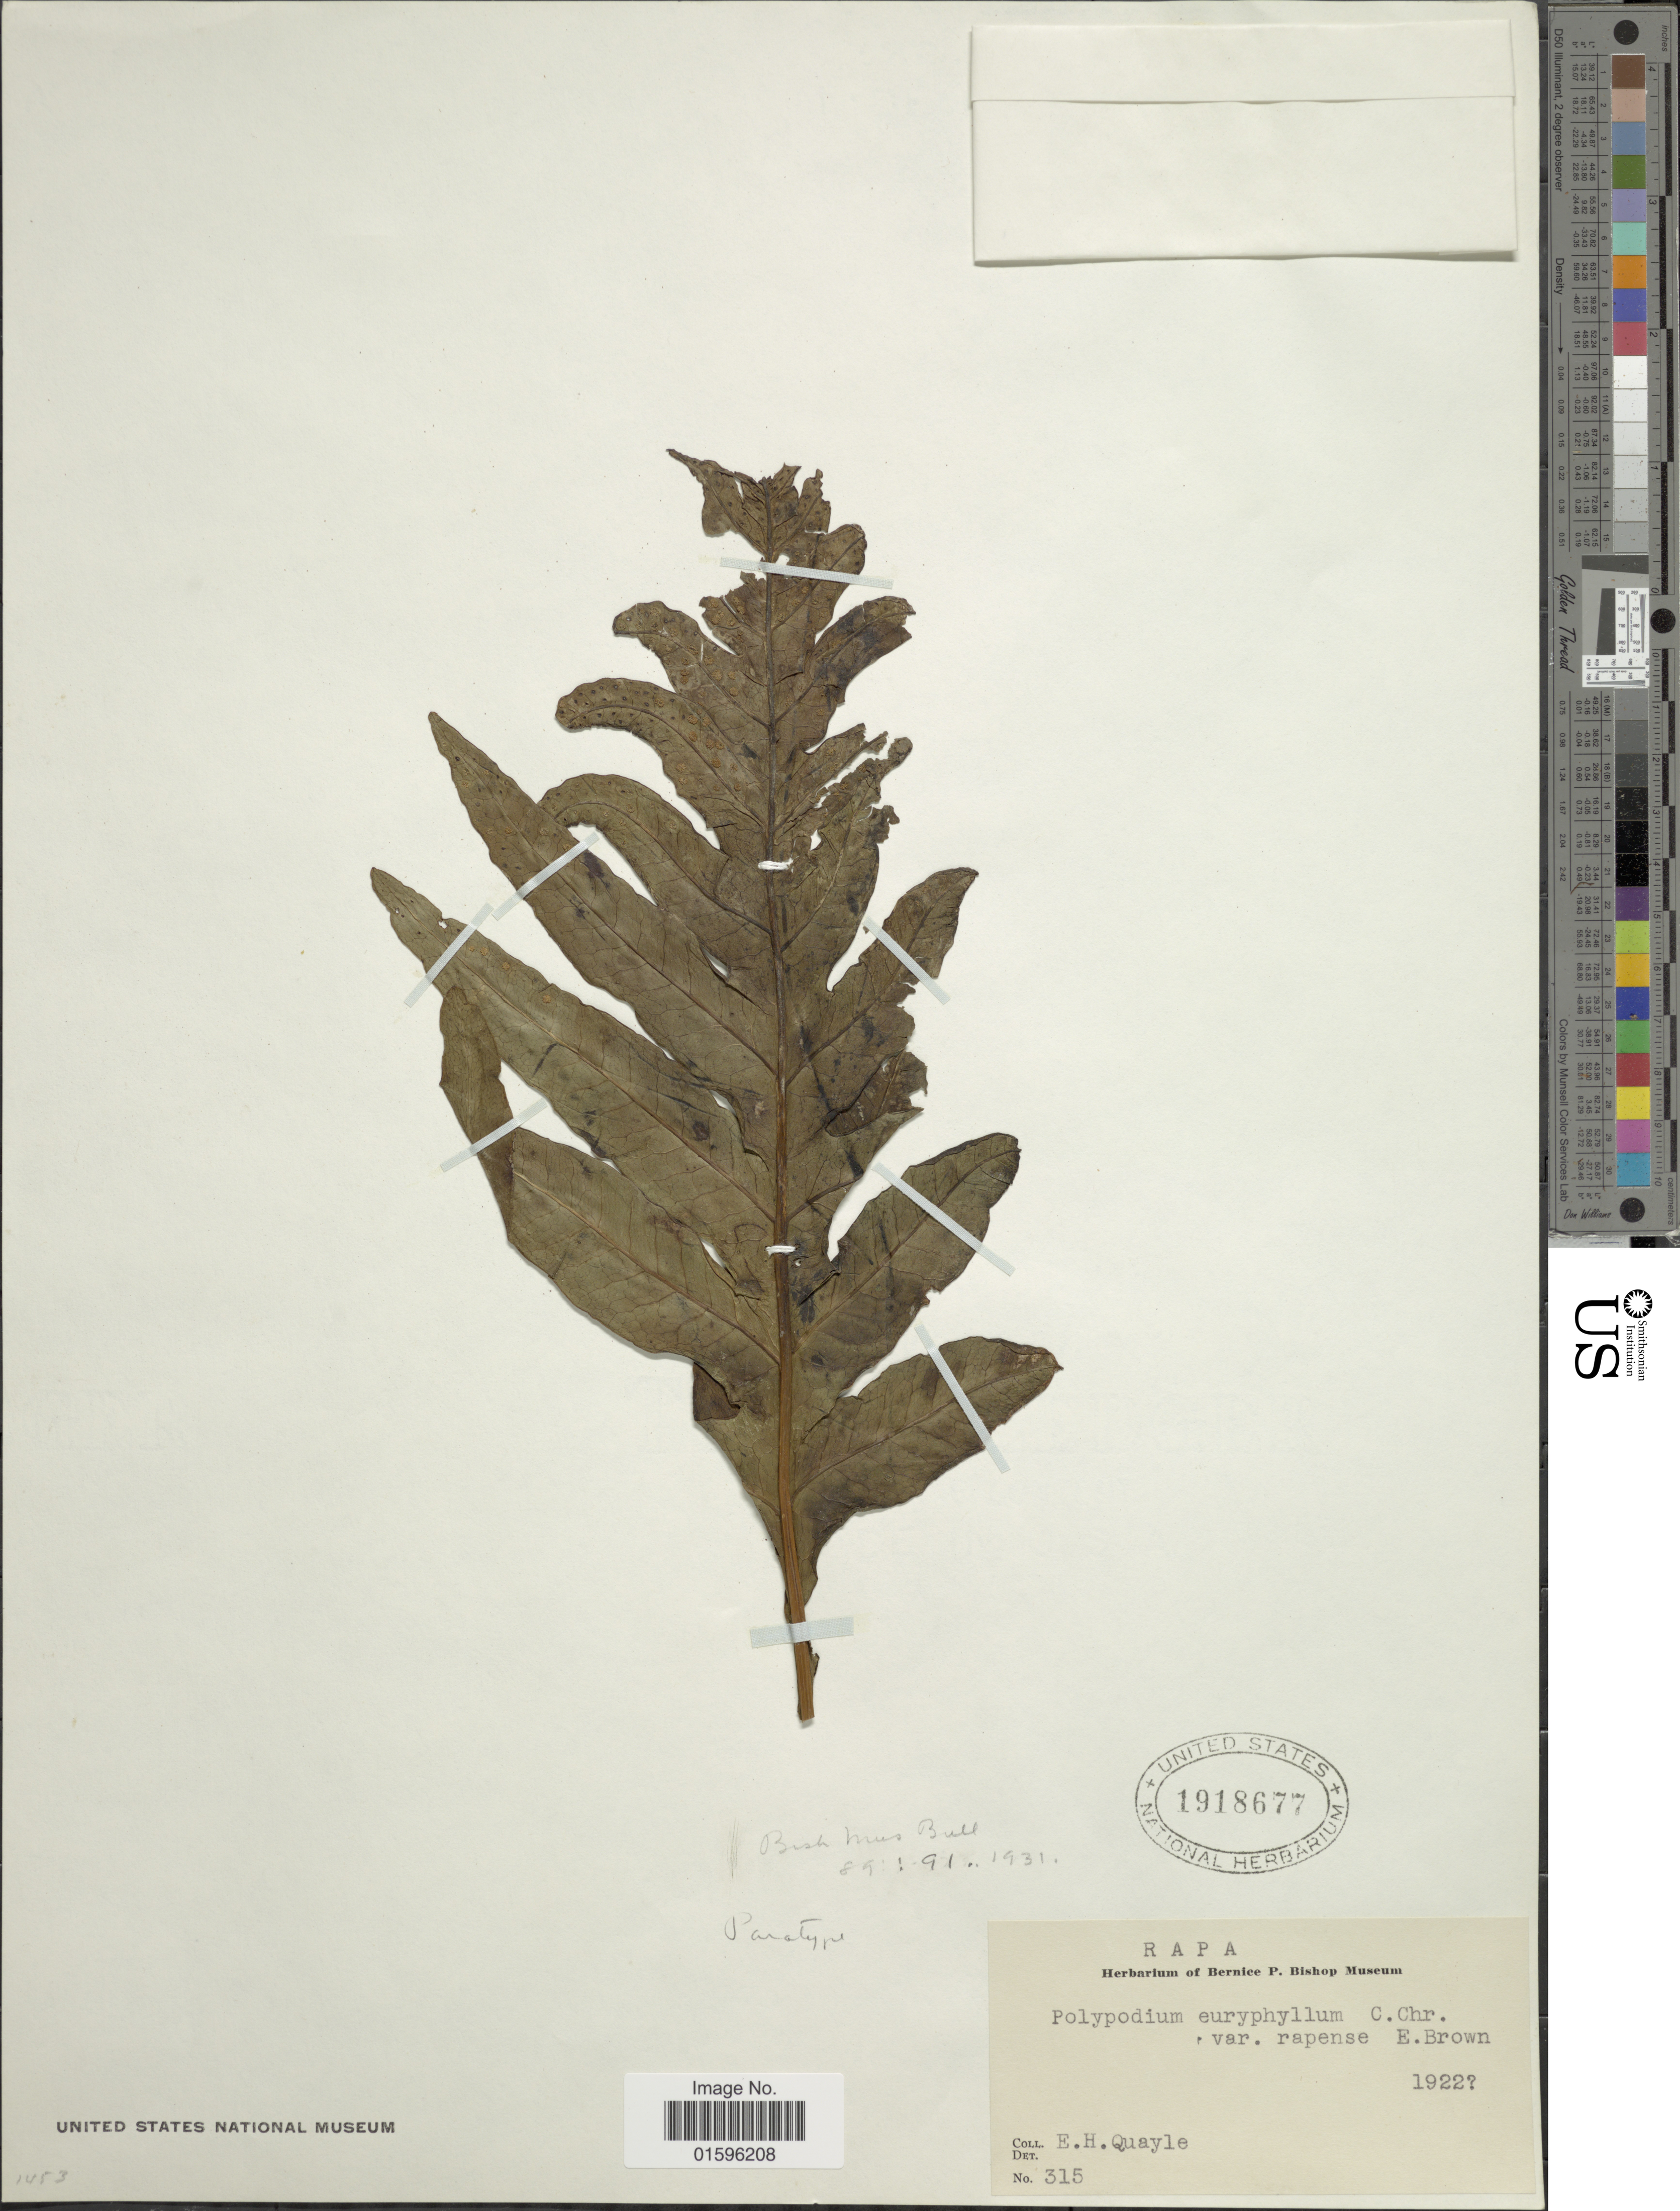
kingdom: Plantae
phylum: Tracheophyta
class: Polypodiopsida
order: Polypodiales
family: Polypodiaceae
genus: Polypodium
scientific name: Polypodium euryphyllum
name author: (J. Sm.) C. Chr.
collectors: E. Quayle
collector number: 315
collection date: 1922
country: French Polynesia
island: Rapa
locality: Rapa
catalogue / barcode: US 1918677